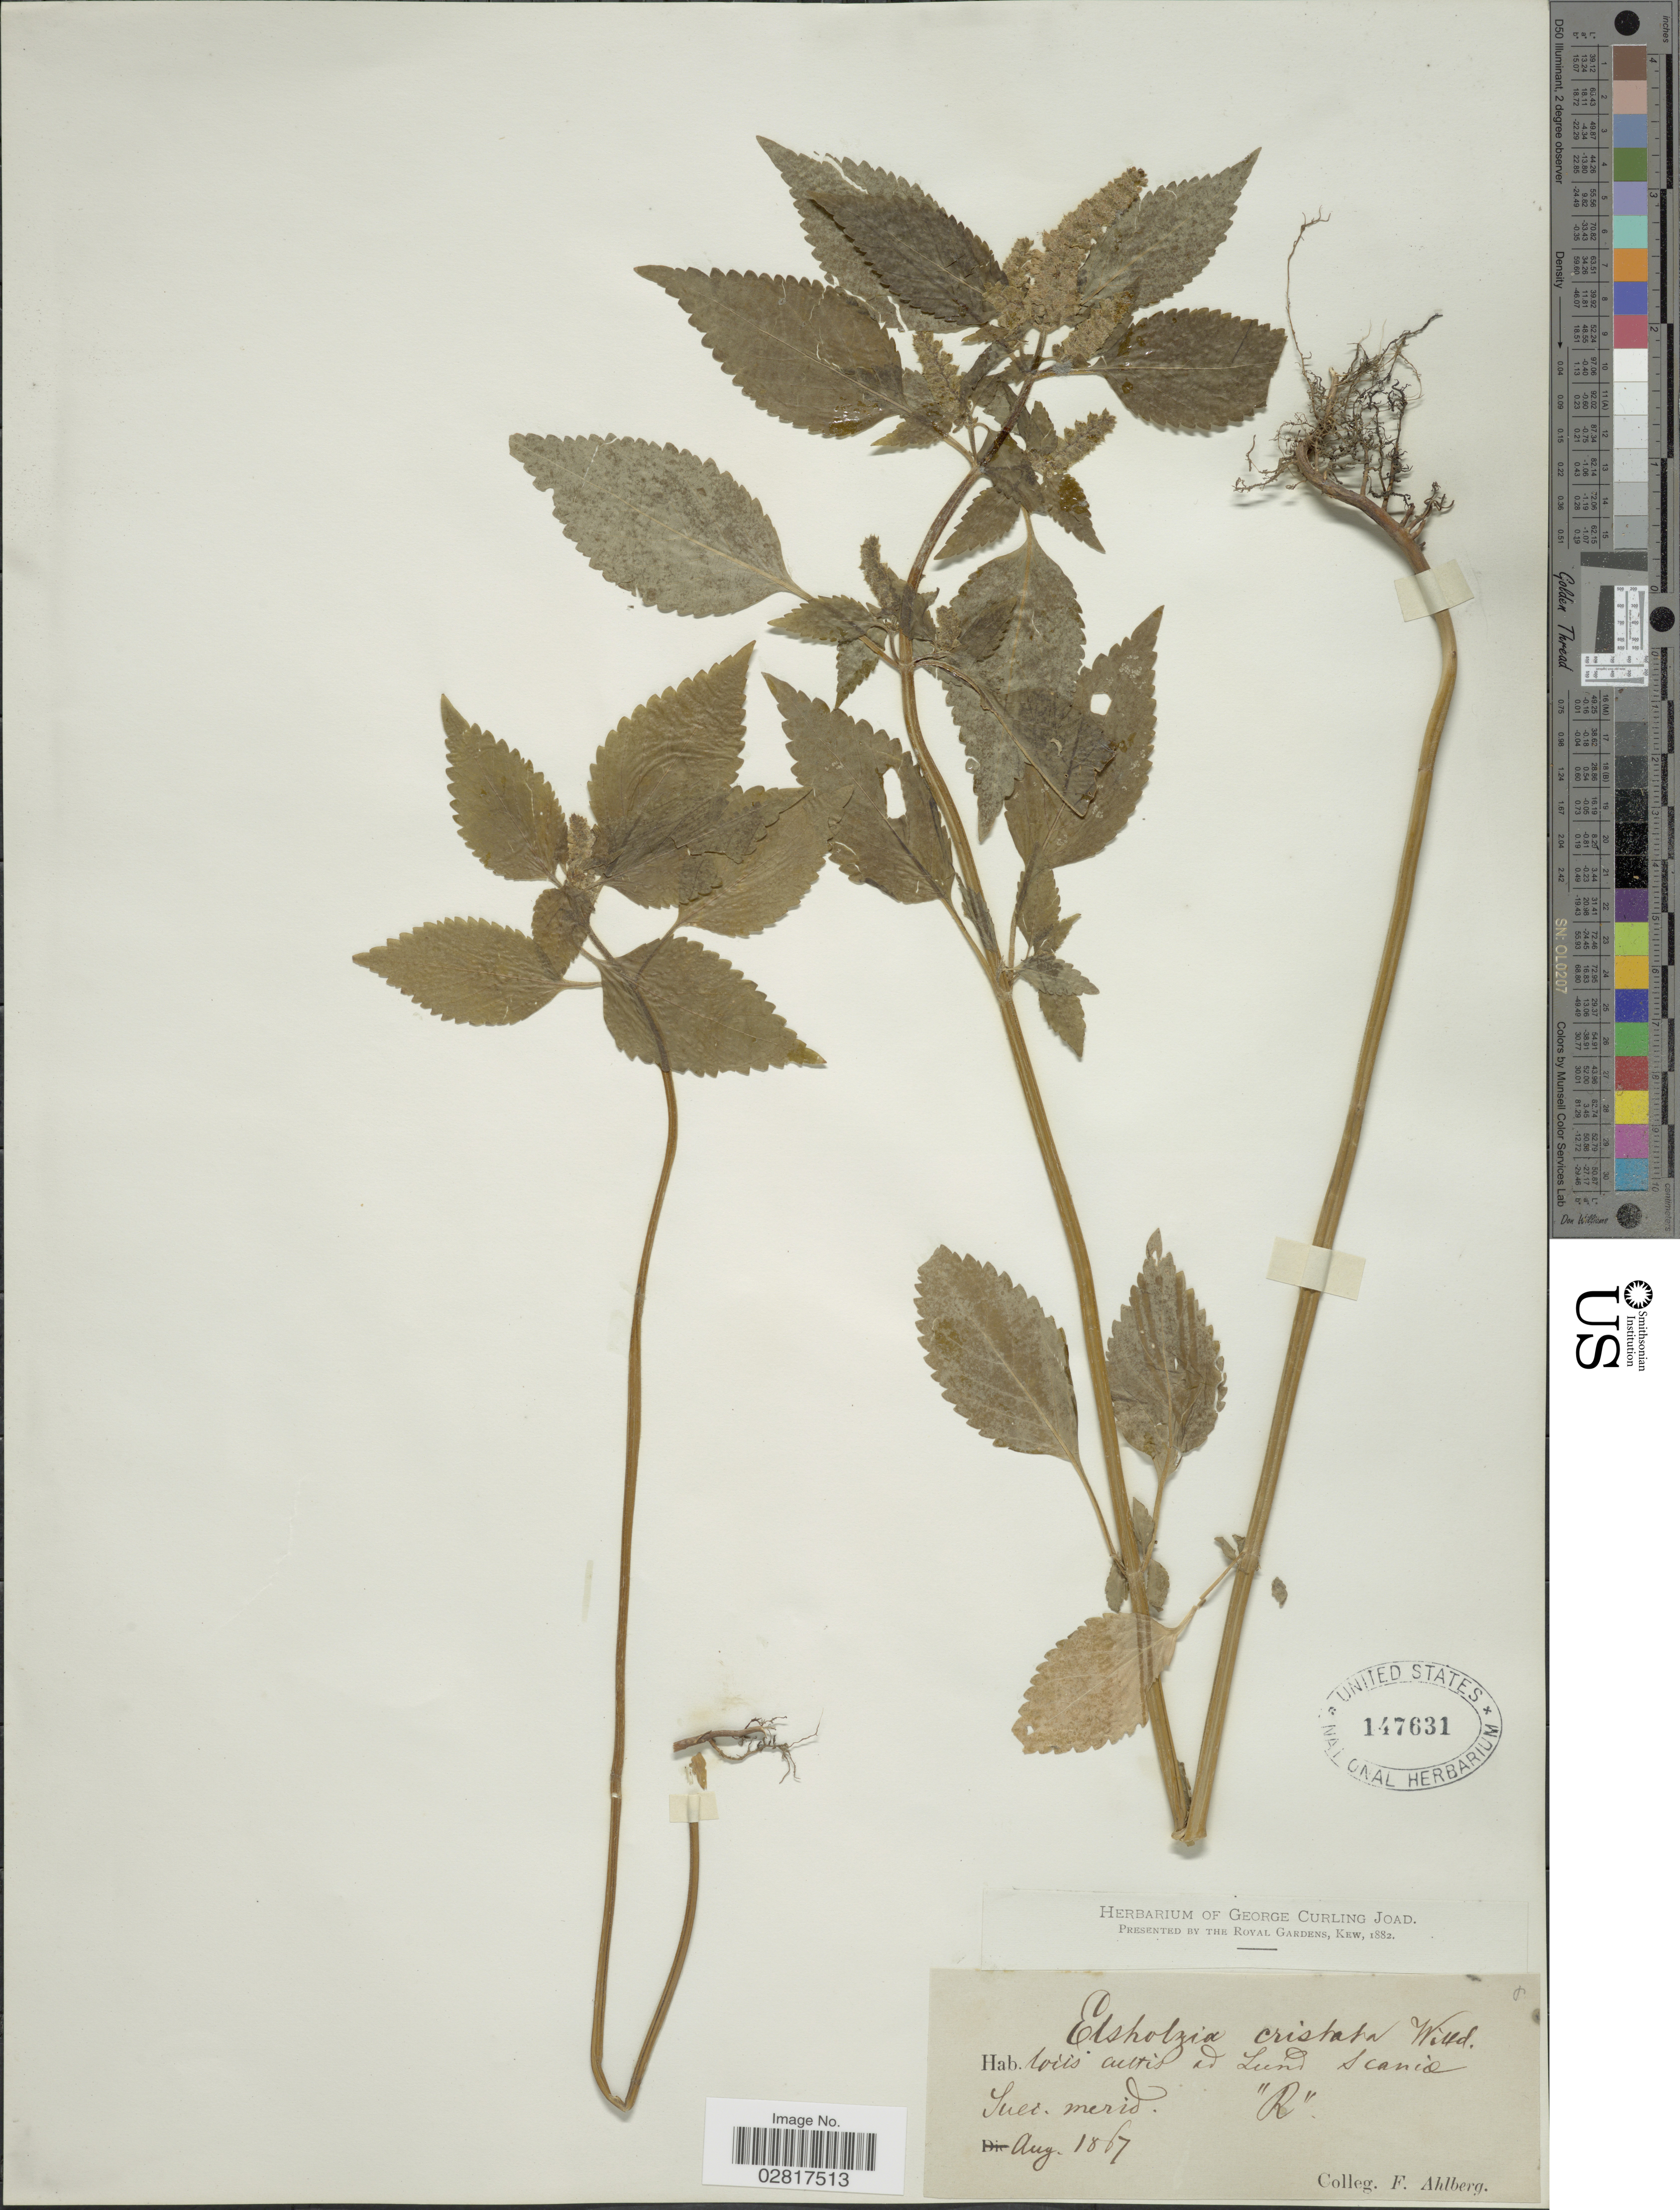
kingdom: Plantae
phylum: Tracheophyta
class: Magnoliopsida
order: Lamiales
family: Lamiaceae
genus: Elsholtzia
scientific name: Elsholtzia patrinii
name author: (Lepech.) Garcke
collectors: F. Ahlberg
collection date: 1867-08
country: Sweden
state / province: Skåne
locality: Locis cultis ad Lund Scania, Suec. merid.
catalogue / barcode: US 147631